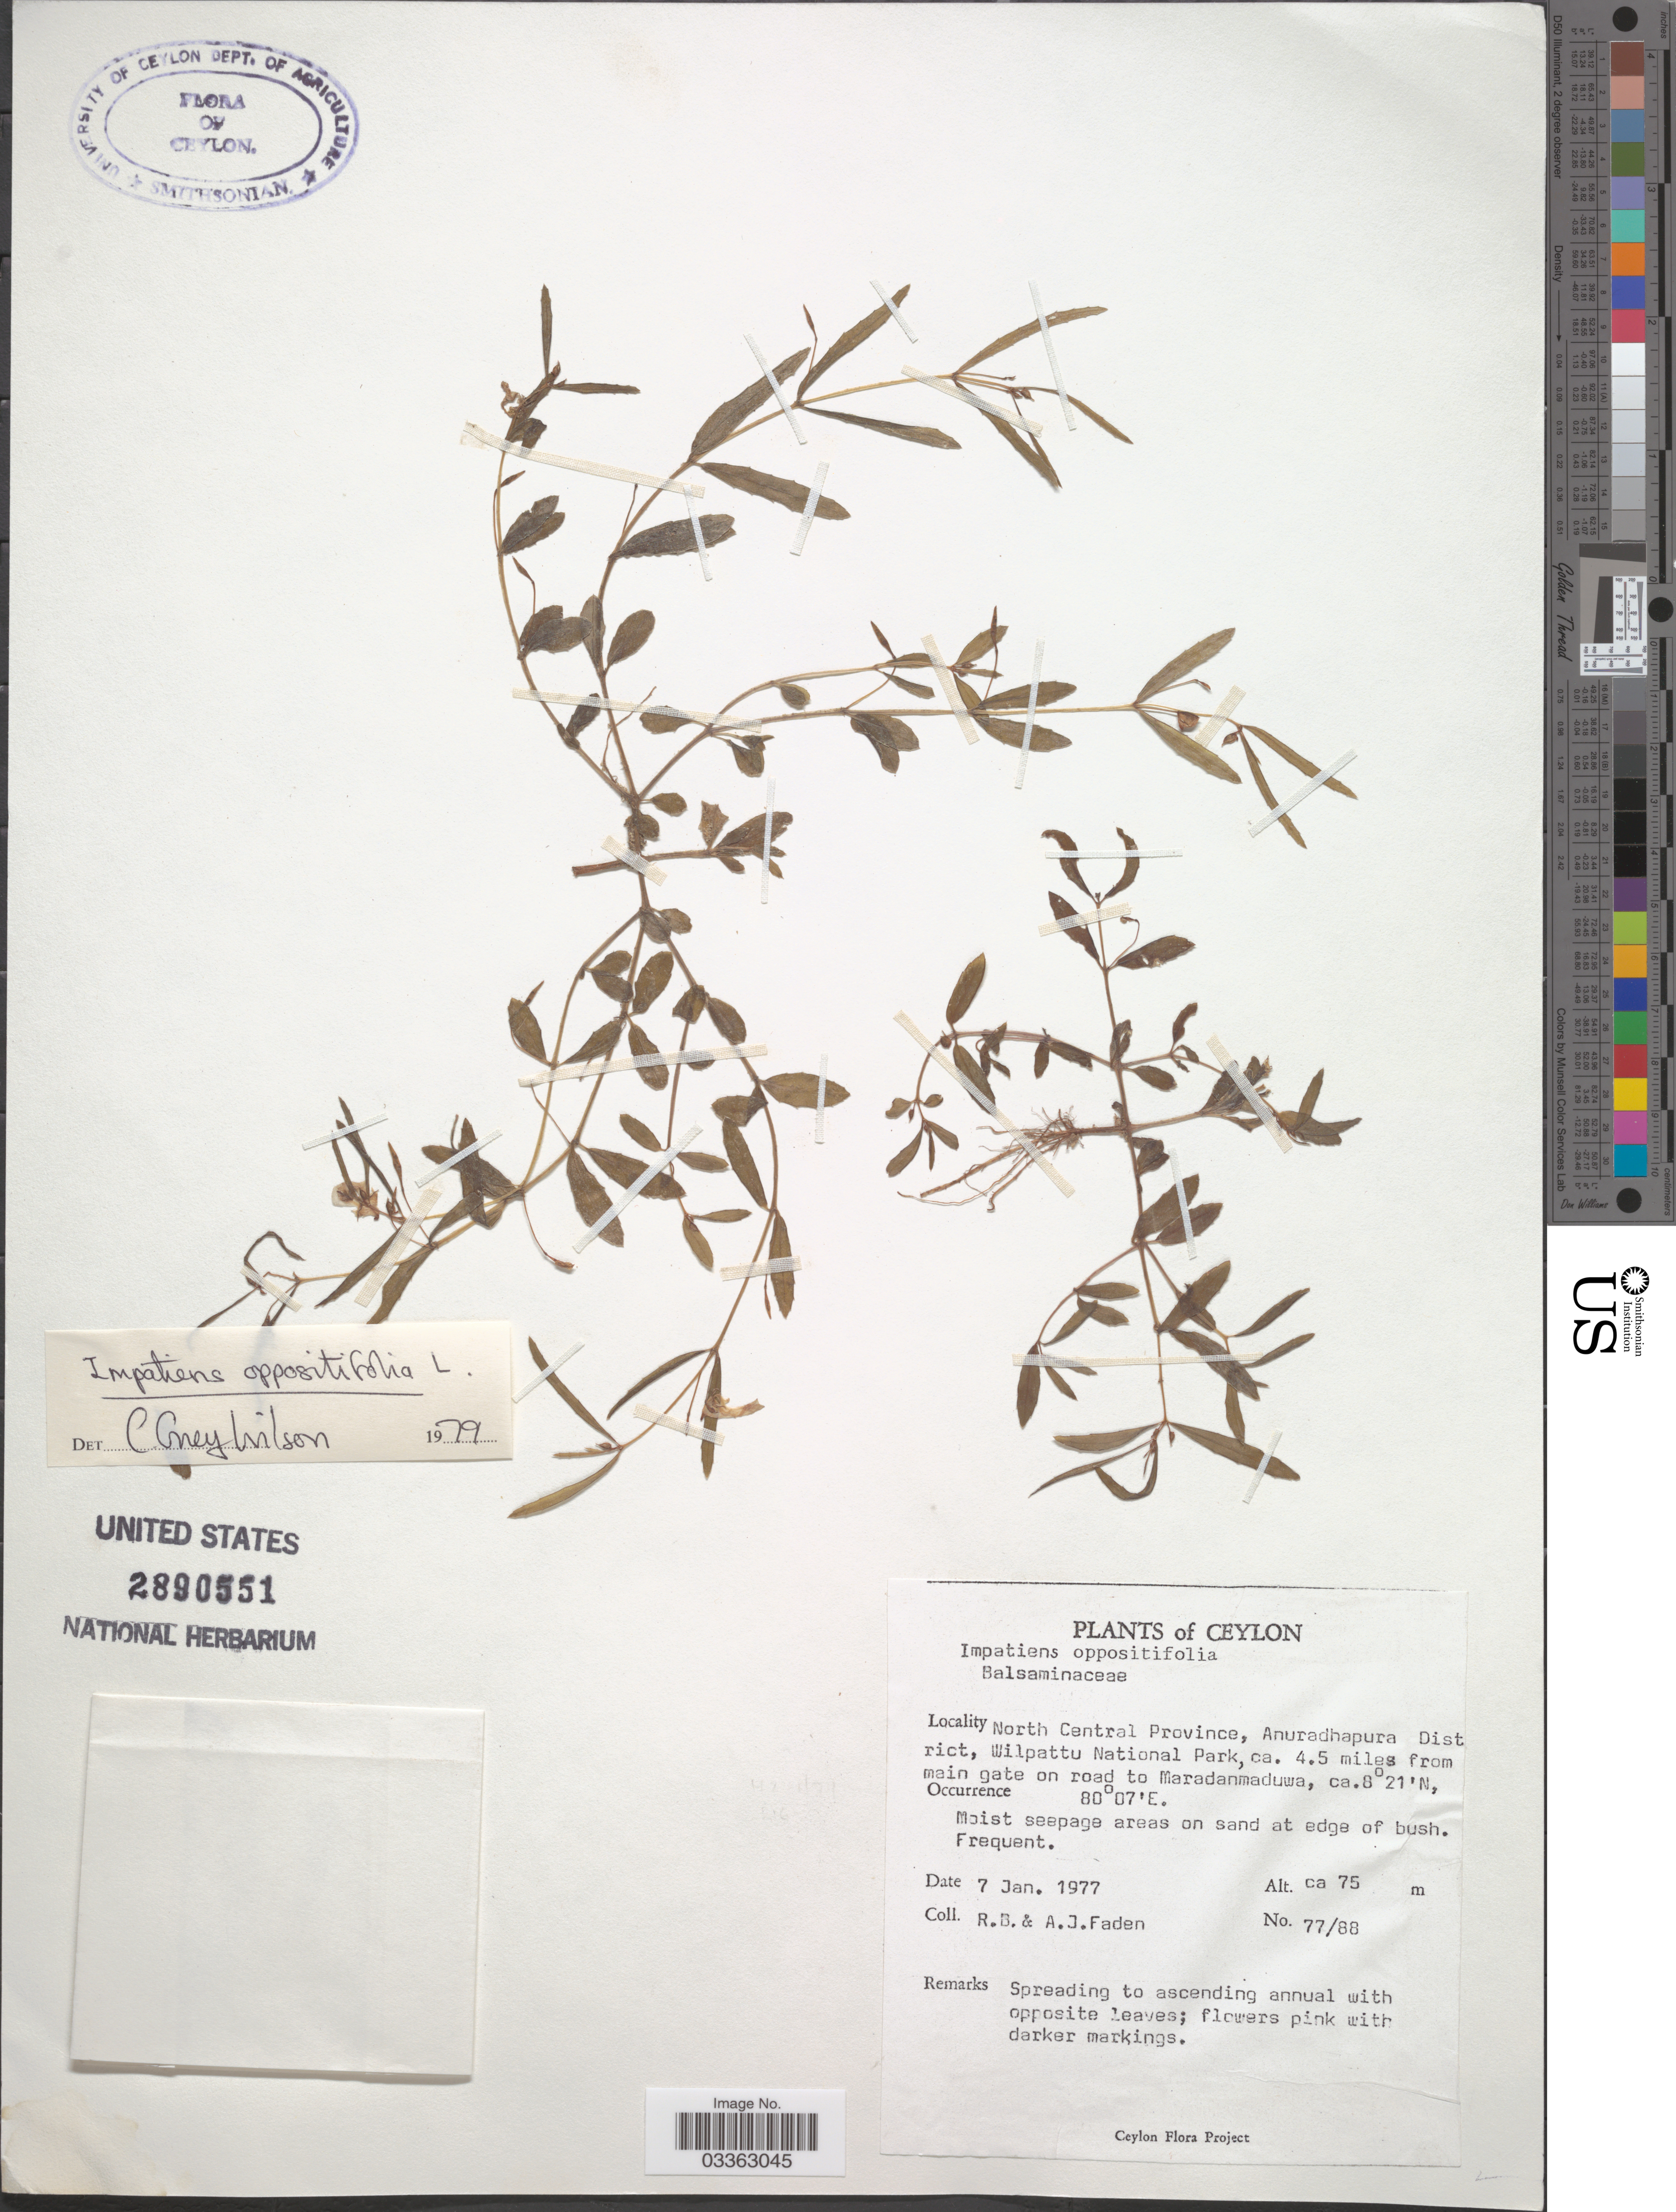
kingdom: Plantae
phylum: Tracheophyta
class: Magnoliopsida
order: Ericales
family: Balsaminaceae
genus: Impatiens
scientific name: Impatiens oppositifolia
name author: L.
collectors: R. B. Faden & A. J. Faden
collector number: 77/88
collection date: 1977-01-07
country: Sri Lanka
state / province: North Central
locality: Ceylon, Anuradhapura District, Wilpattu National Park, ca. 4.5 miles from main gate on road to Maradanmaduwa.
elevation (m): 75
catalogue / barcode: US 2890551